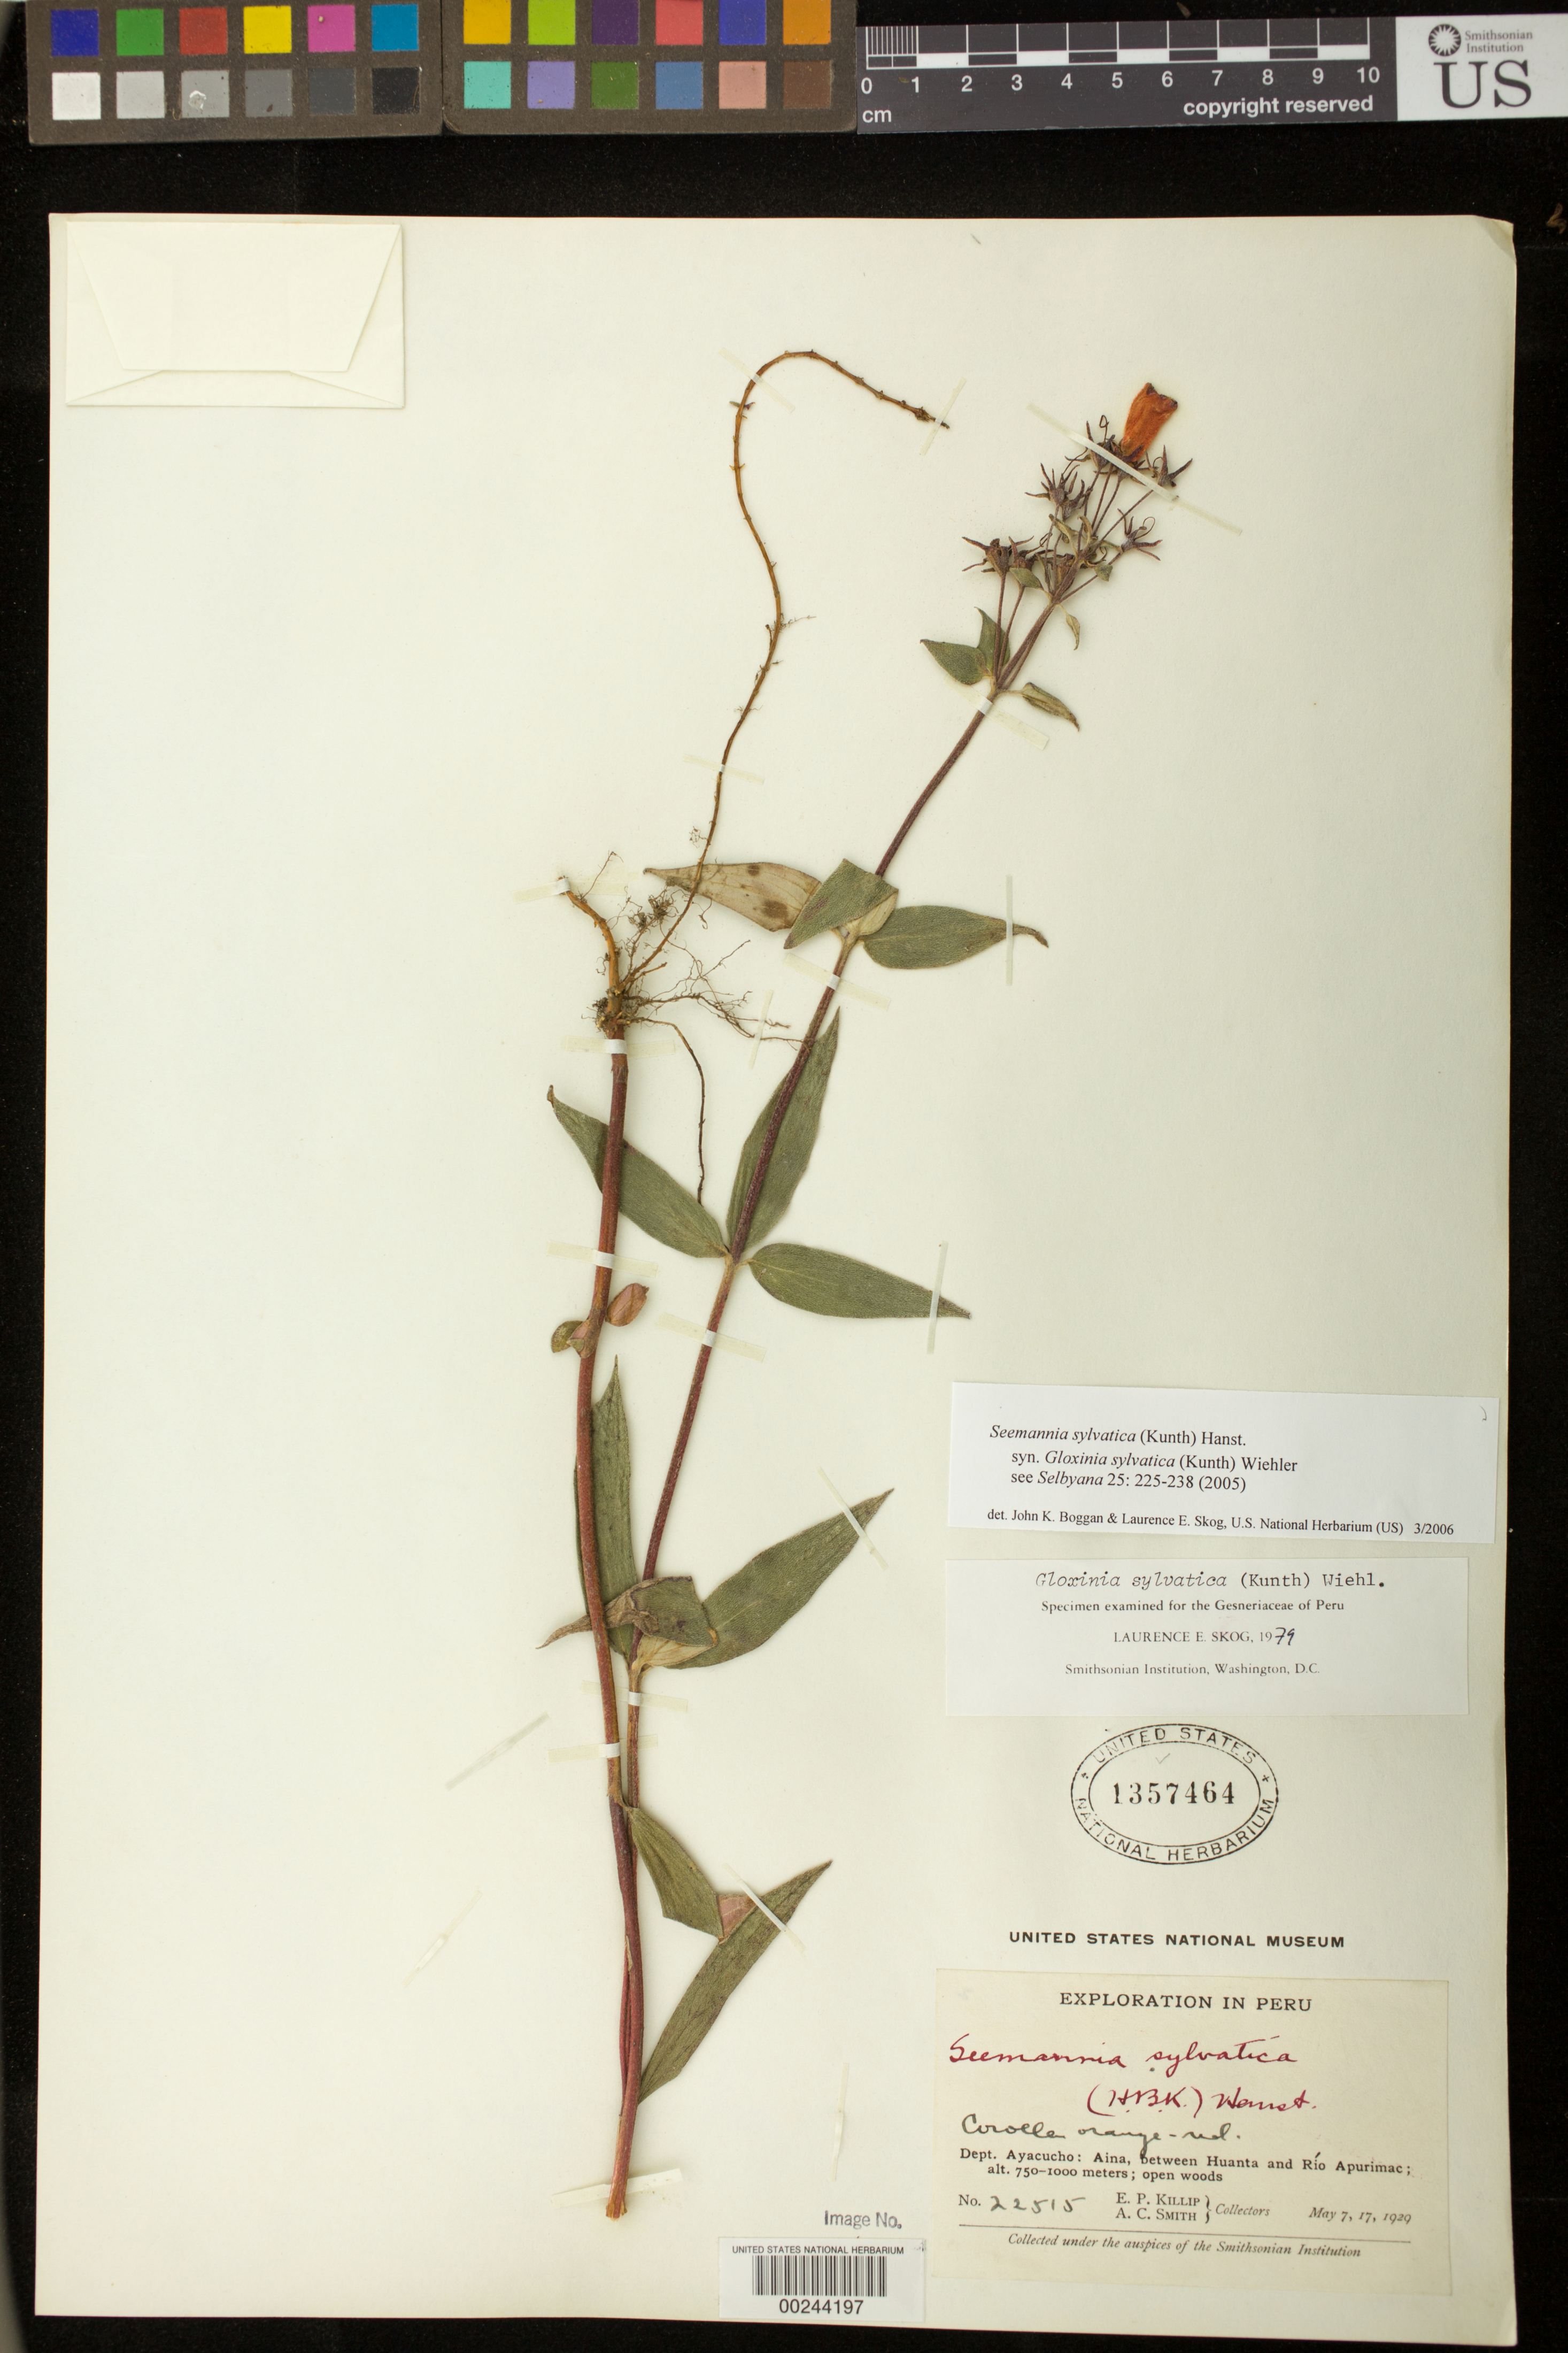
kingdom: Plantae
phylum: Tracheophyta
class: Magnoliopsida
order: Lamiales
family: Gesneriaceae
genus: Seemannia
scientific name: Seemannia sylvatica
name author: (Kunth) Hanst.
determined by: Boggan, J. K.; Skog, L. E.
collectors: E. P. Killip & A. C. Smith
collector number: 22515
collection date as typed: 7-17 May 1929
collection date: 1929-05-07/1929-05-17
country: Peru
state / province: Ayacucho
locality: Aina, between Huanta and Rio Apurimac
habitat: Open woods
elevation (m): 750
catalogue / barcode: US 1357464